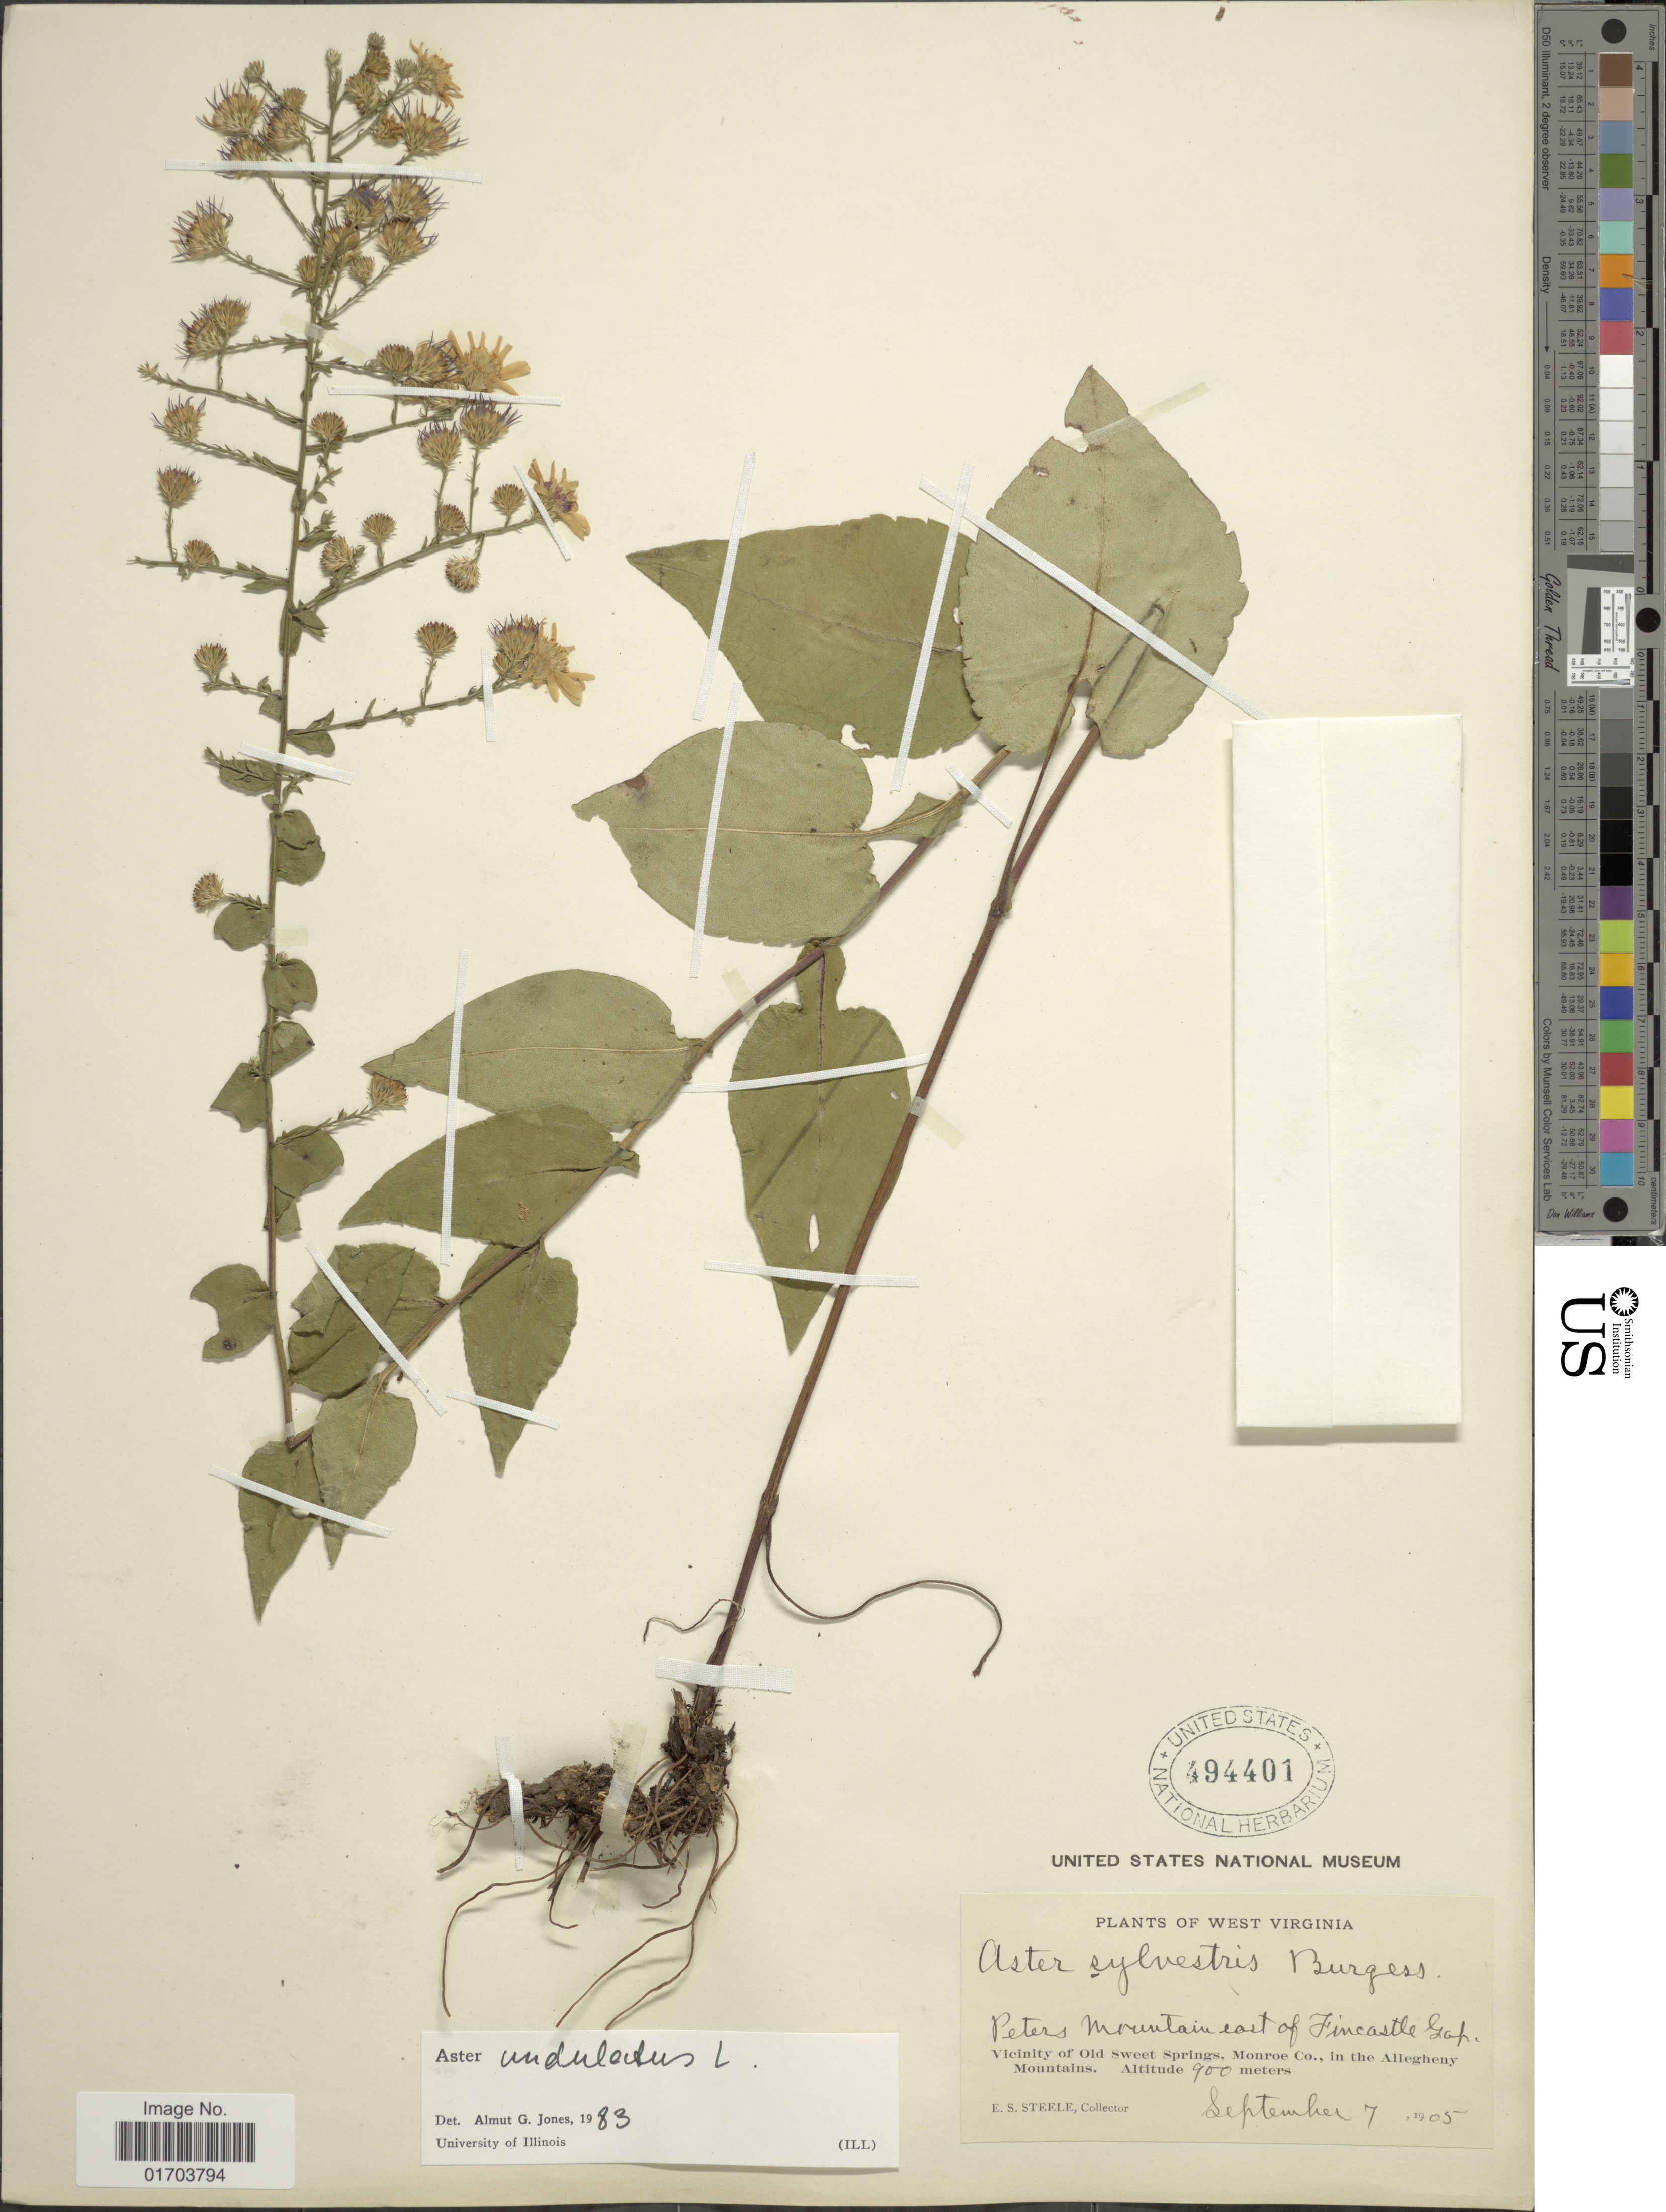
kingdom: Plantae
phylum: Tracheophyta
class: Magnoliopsida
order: Asterales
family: Asteraceae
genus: Symphyotrichum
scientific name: Symphyotrichum undulatum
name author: (L.) G.L. Nesom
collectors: E. Steele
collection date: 1905-09-07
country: United States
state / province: West Virginia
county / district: Monroe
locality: Peters Mountain east of Fincastle Gap, Vicinity of Old Sweet Springs, Mornoe Co., in the Allegheny Mountains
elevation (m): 900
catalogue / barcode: US 494401